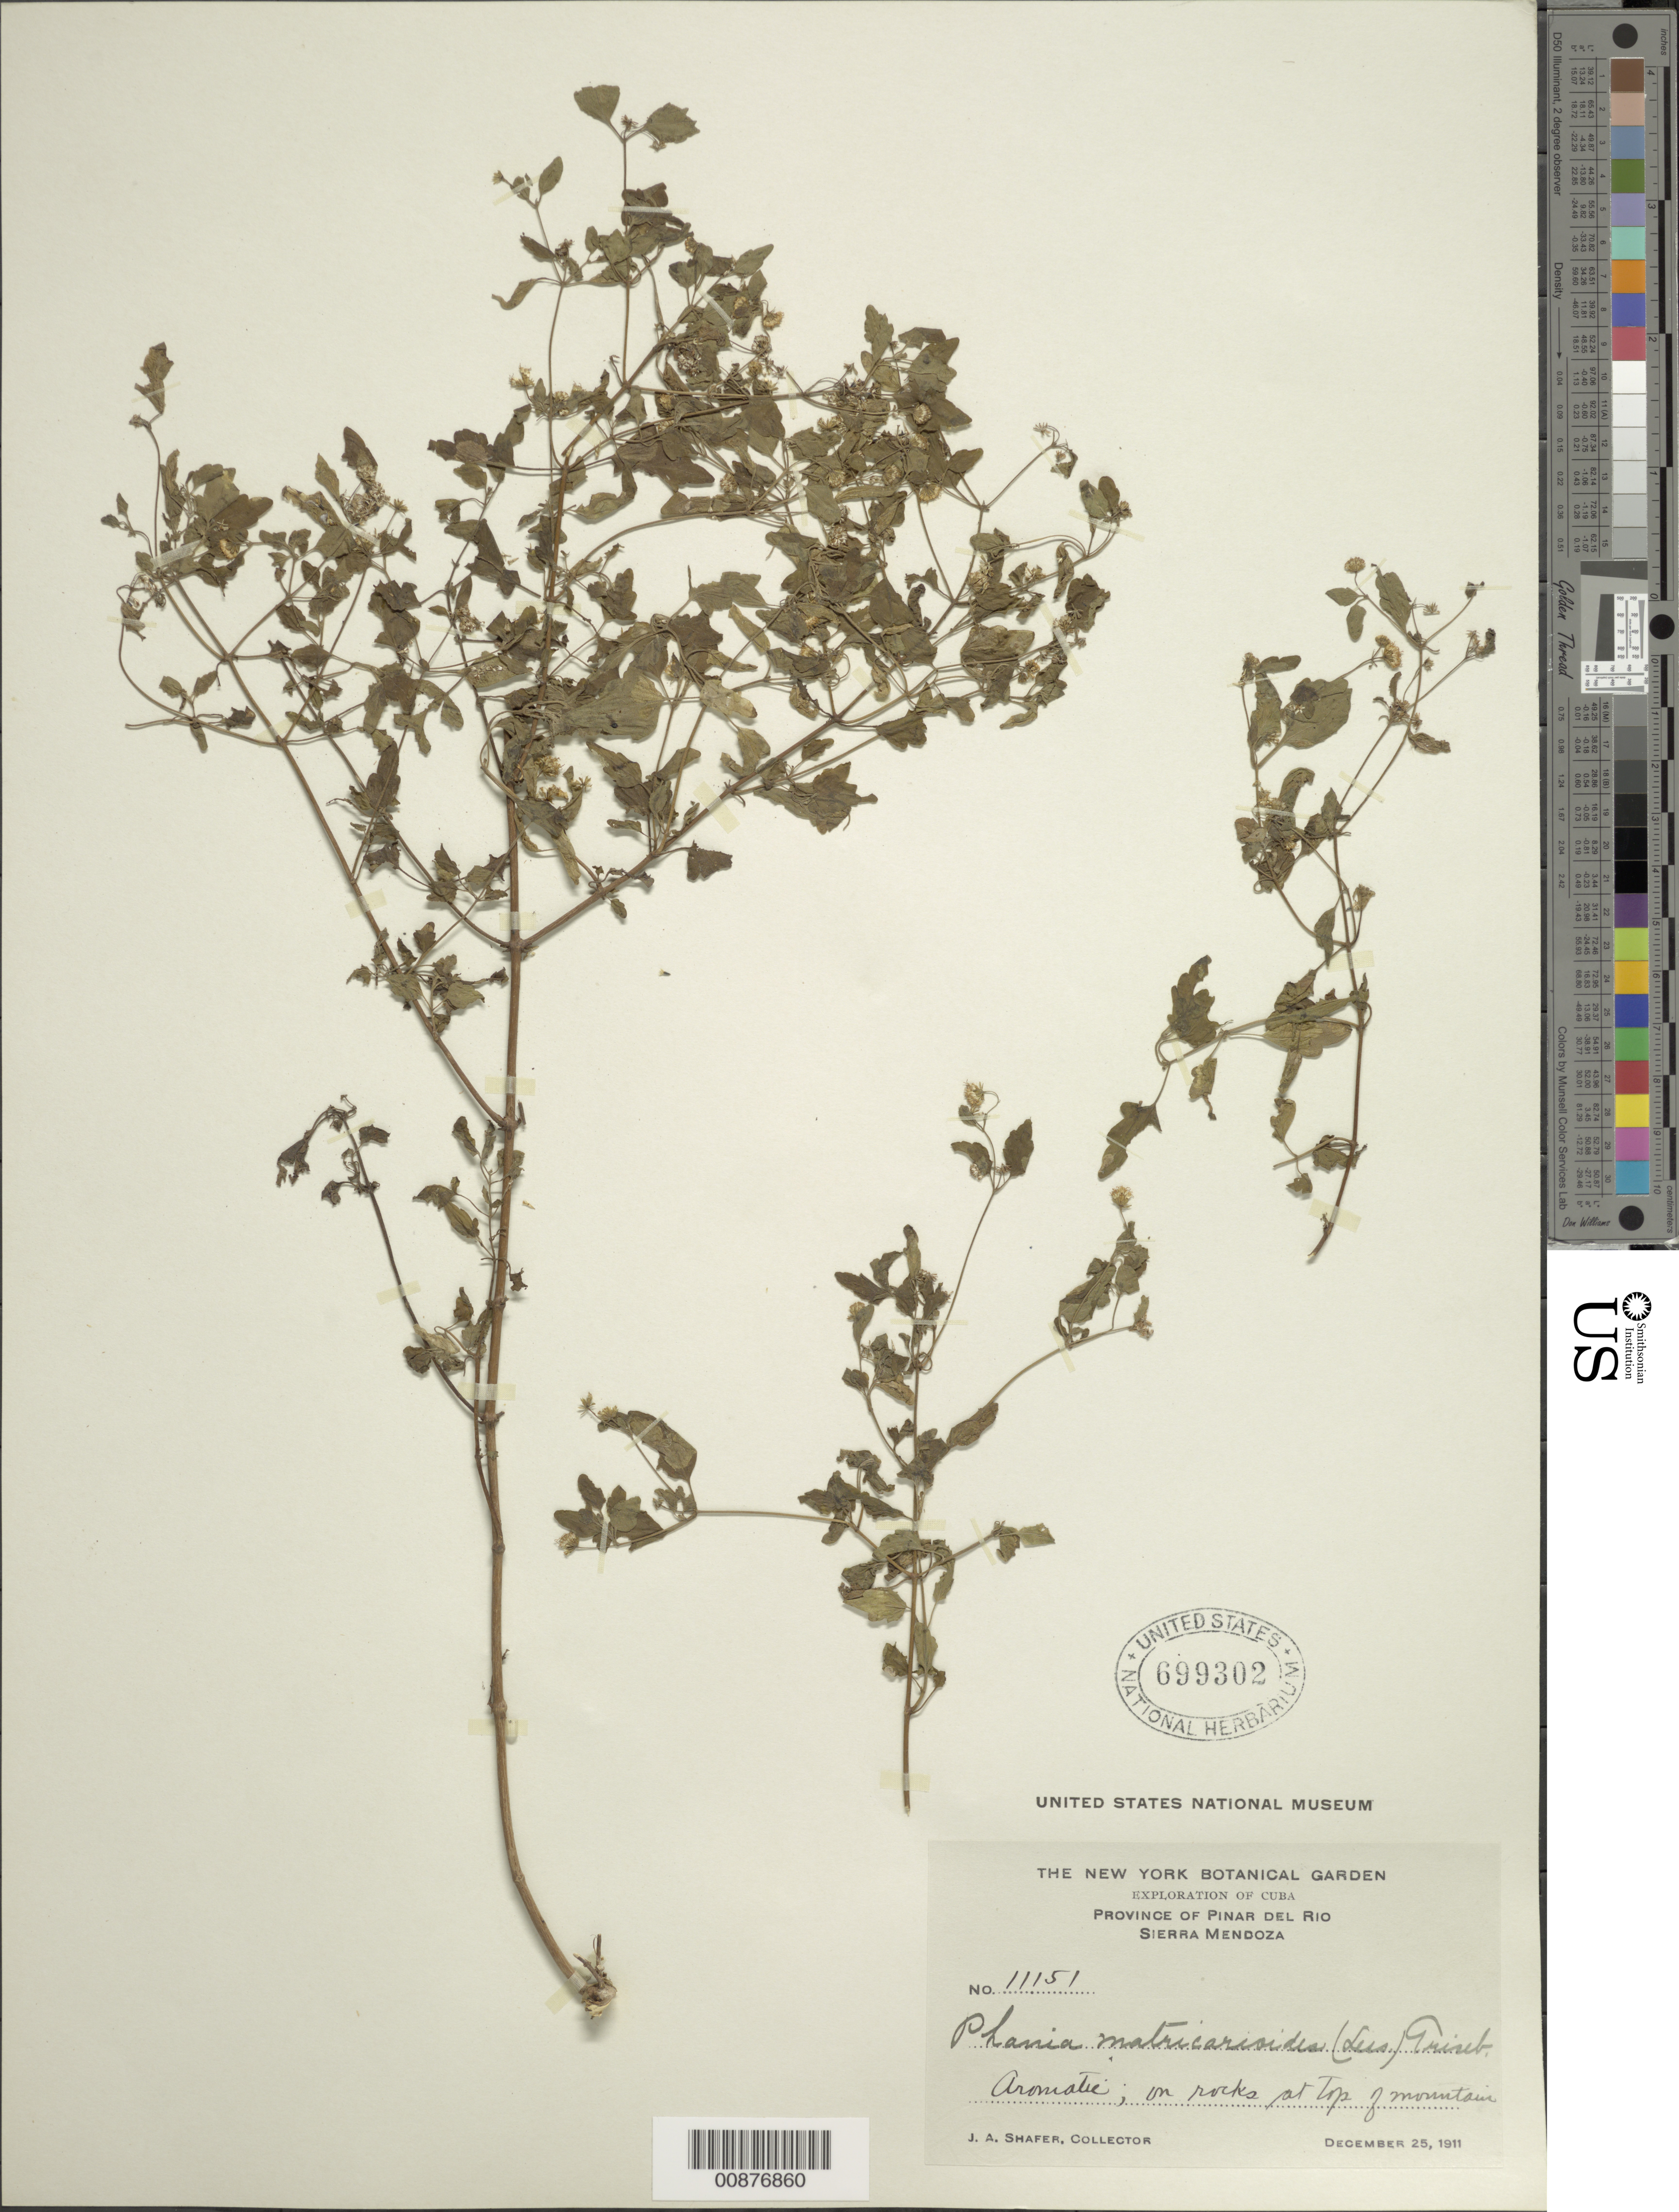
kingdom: Plantae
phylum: Tracheophyta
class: Magnoliopsida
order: Asterales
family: Asteraceae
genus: Phania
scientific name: Phania matricarioides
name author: (Spreng.) Griseb.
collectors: J. A. Shafer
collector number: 11151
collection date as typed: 25 Dec 1911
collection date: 1911-12-25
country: Cuba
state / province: Pinar del Río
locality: Sierra Mendoza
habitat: On rocks at top of mountain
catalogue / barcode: US 699302